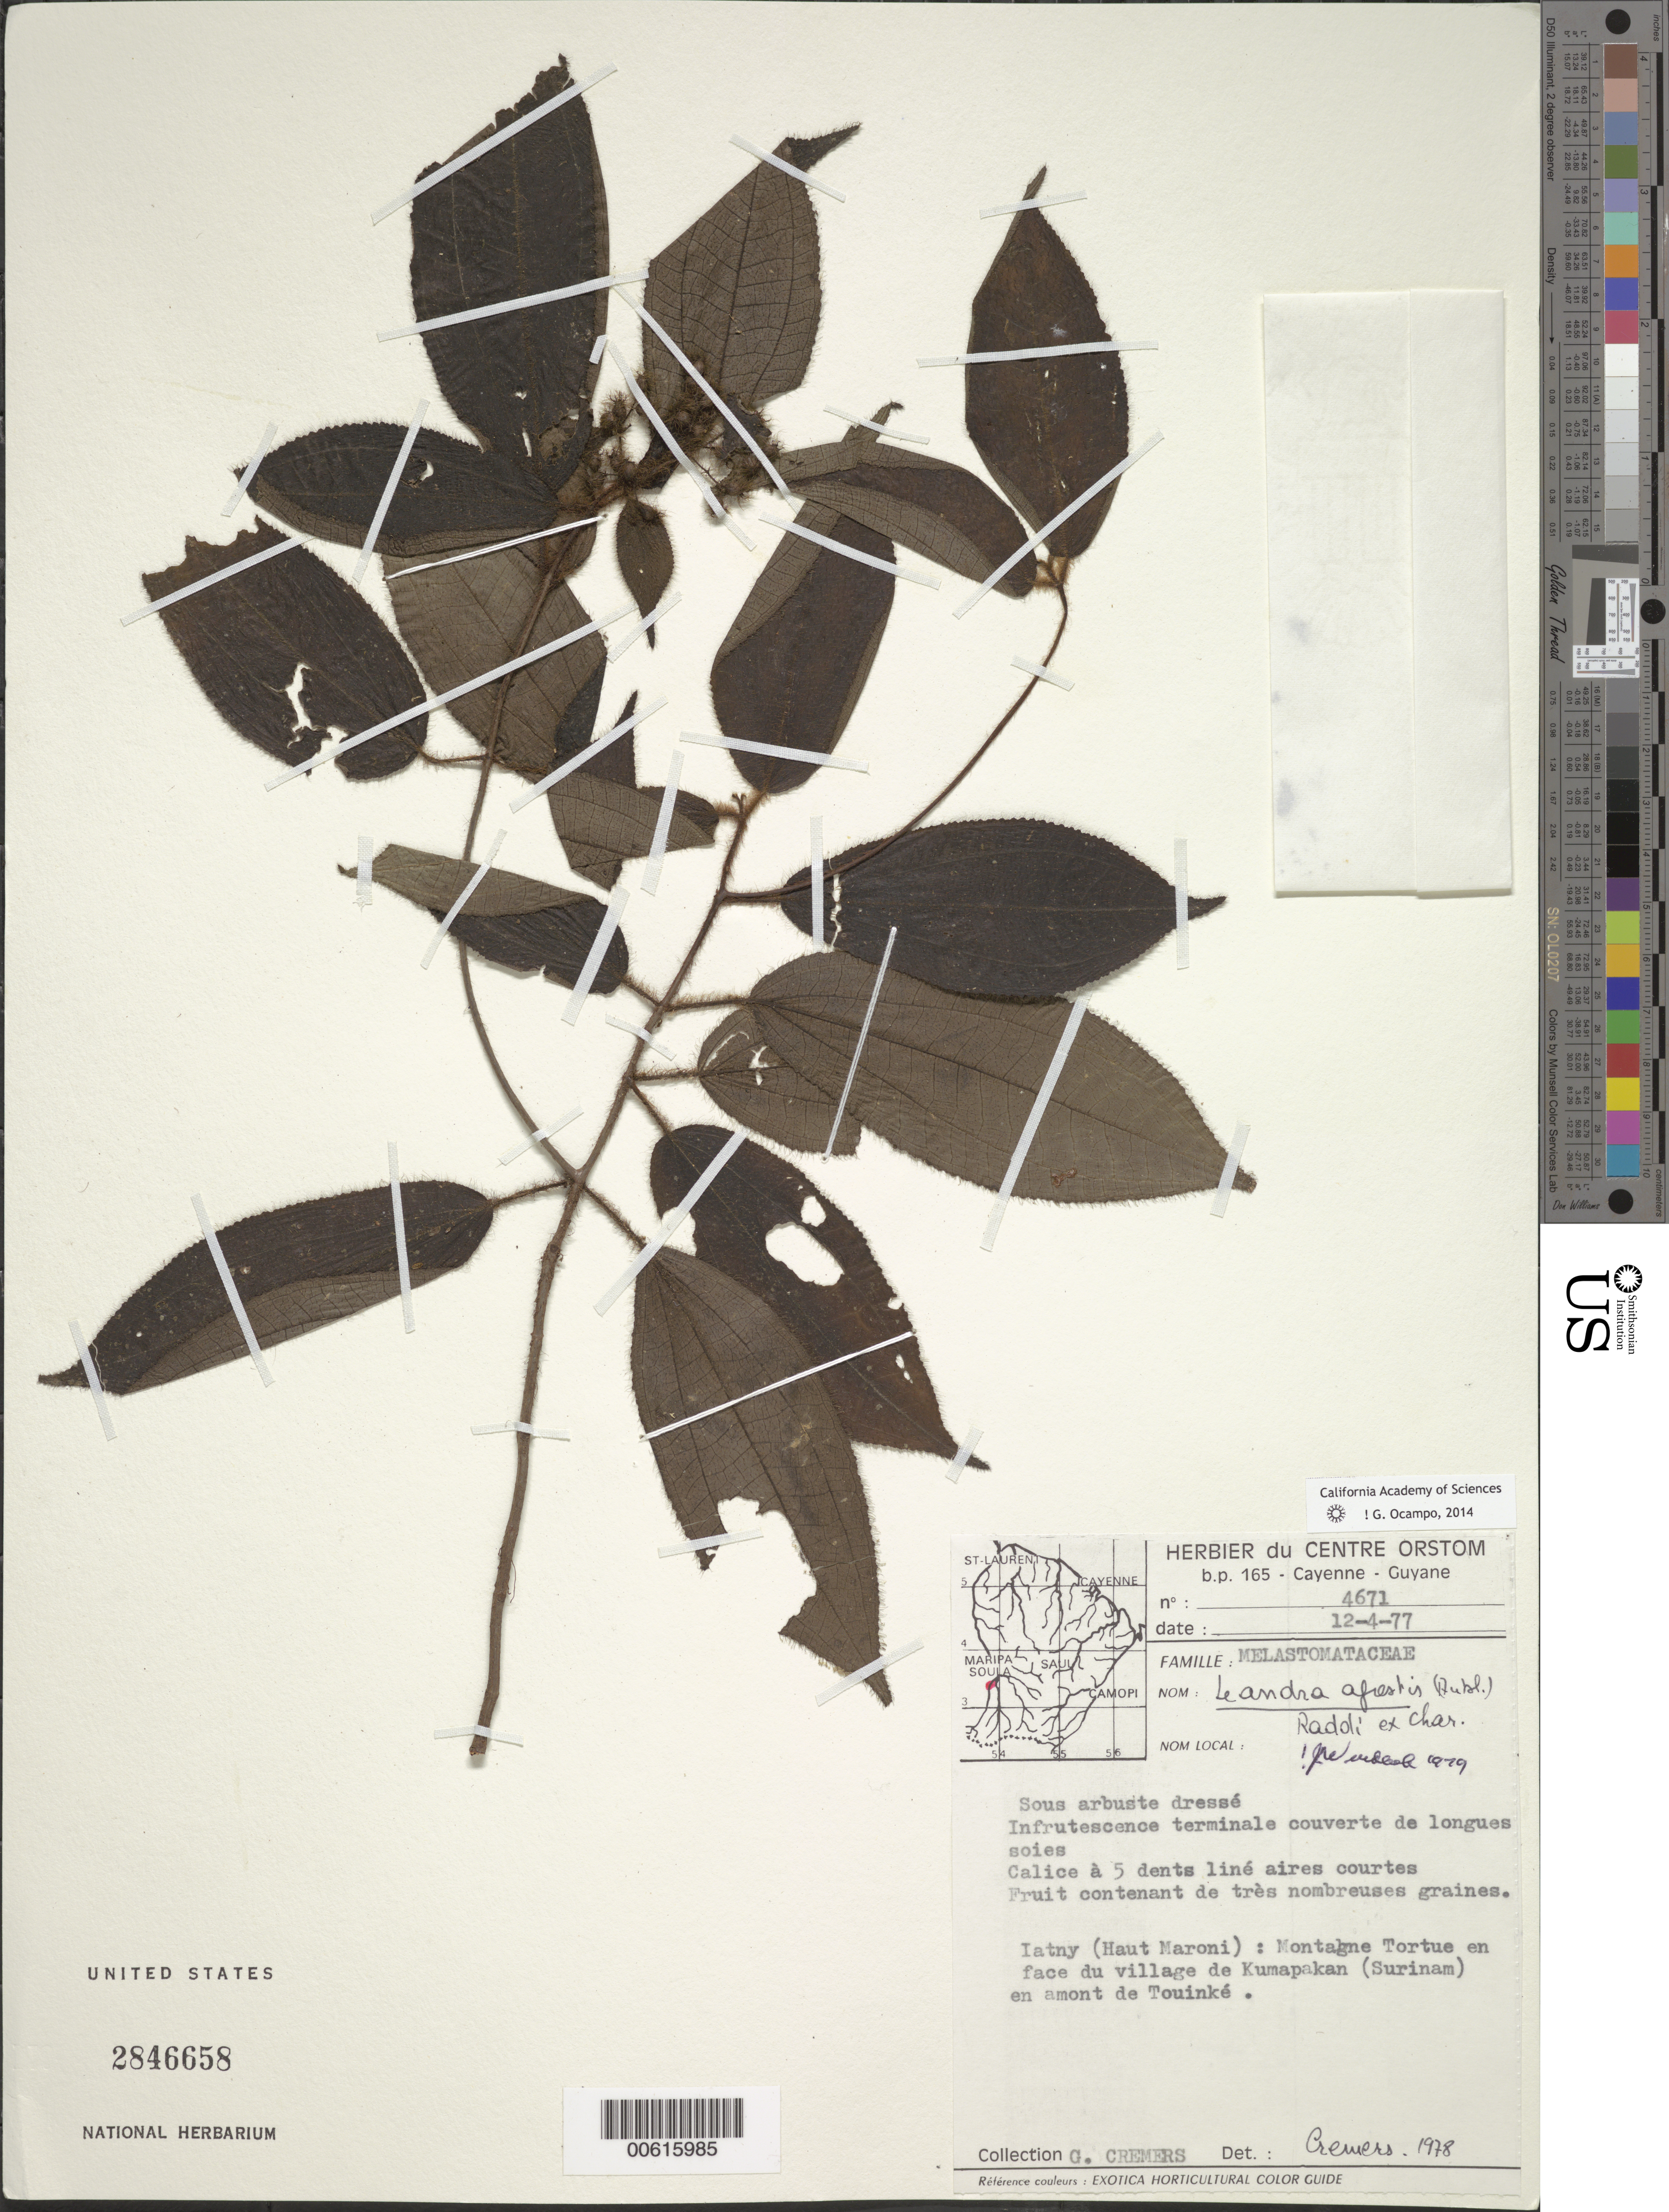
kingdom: Plantae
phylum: Tracheophyta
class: Magnoliopsida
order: Myrtales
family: Melastomataceae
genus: Leandra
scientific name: Leandra agrestis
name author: (Aubl.) Raddi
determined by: Wurdack, John J., (US), US (UNITED STATES)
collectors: G. Cremers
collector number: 4671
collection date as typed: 12-Apr-77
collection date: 1977-04-12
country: French Guiana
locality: Kumapakan village, Montagne Tortue, Itany (Haut Maroni)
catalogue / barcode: US 2846658